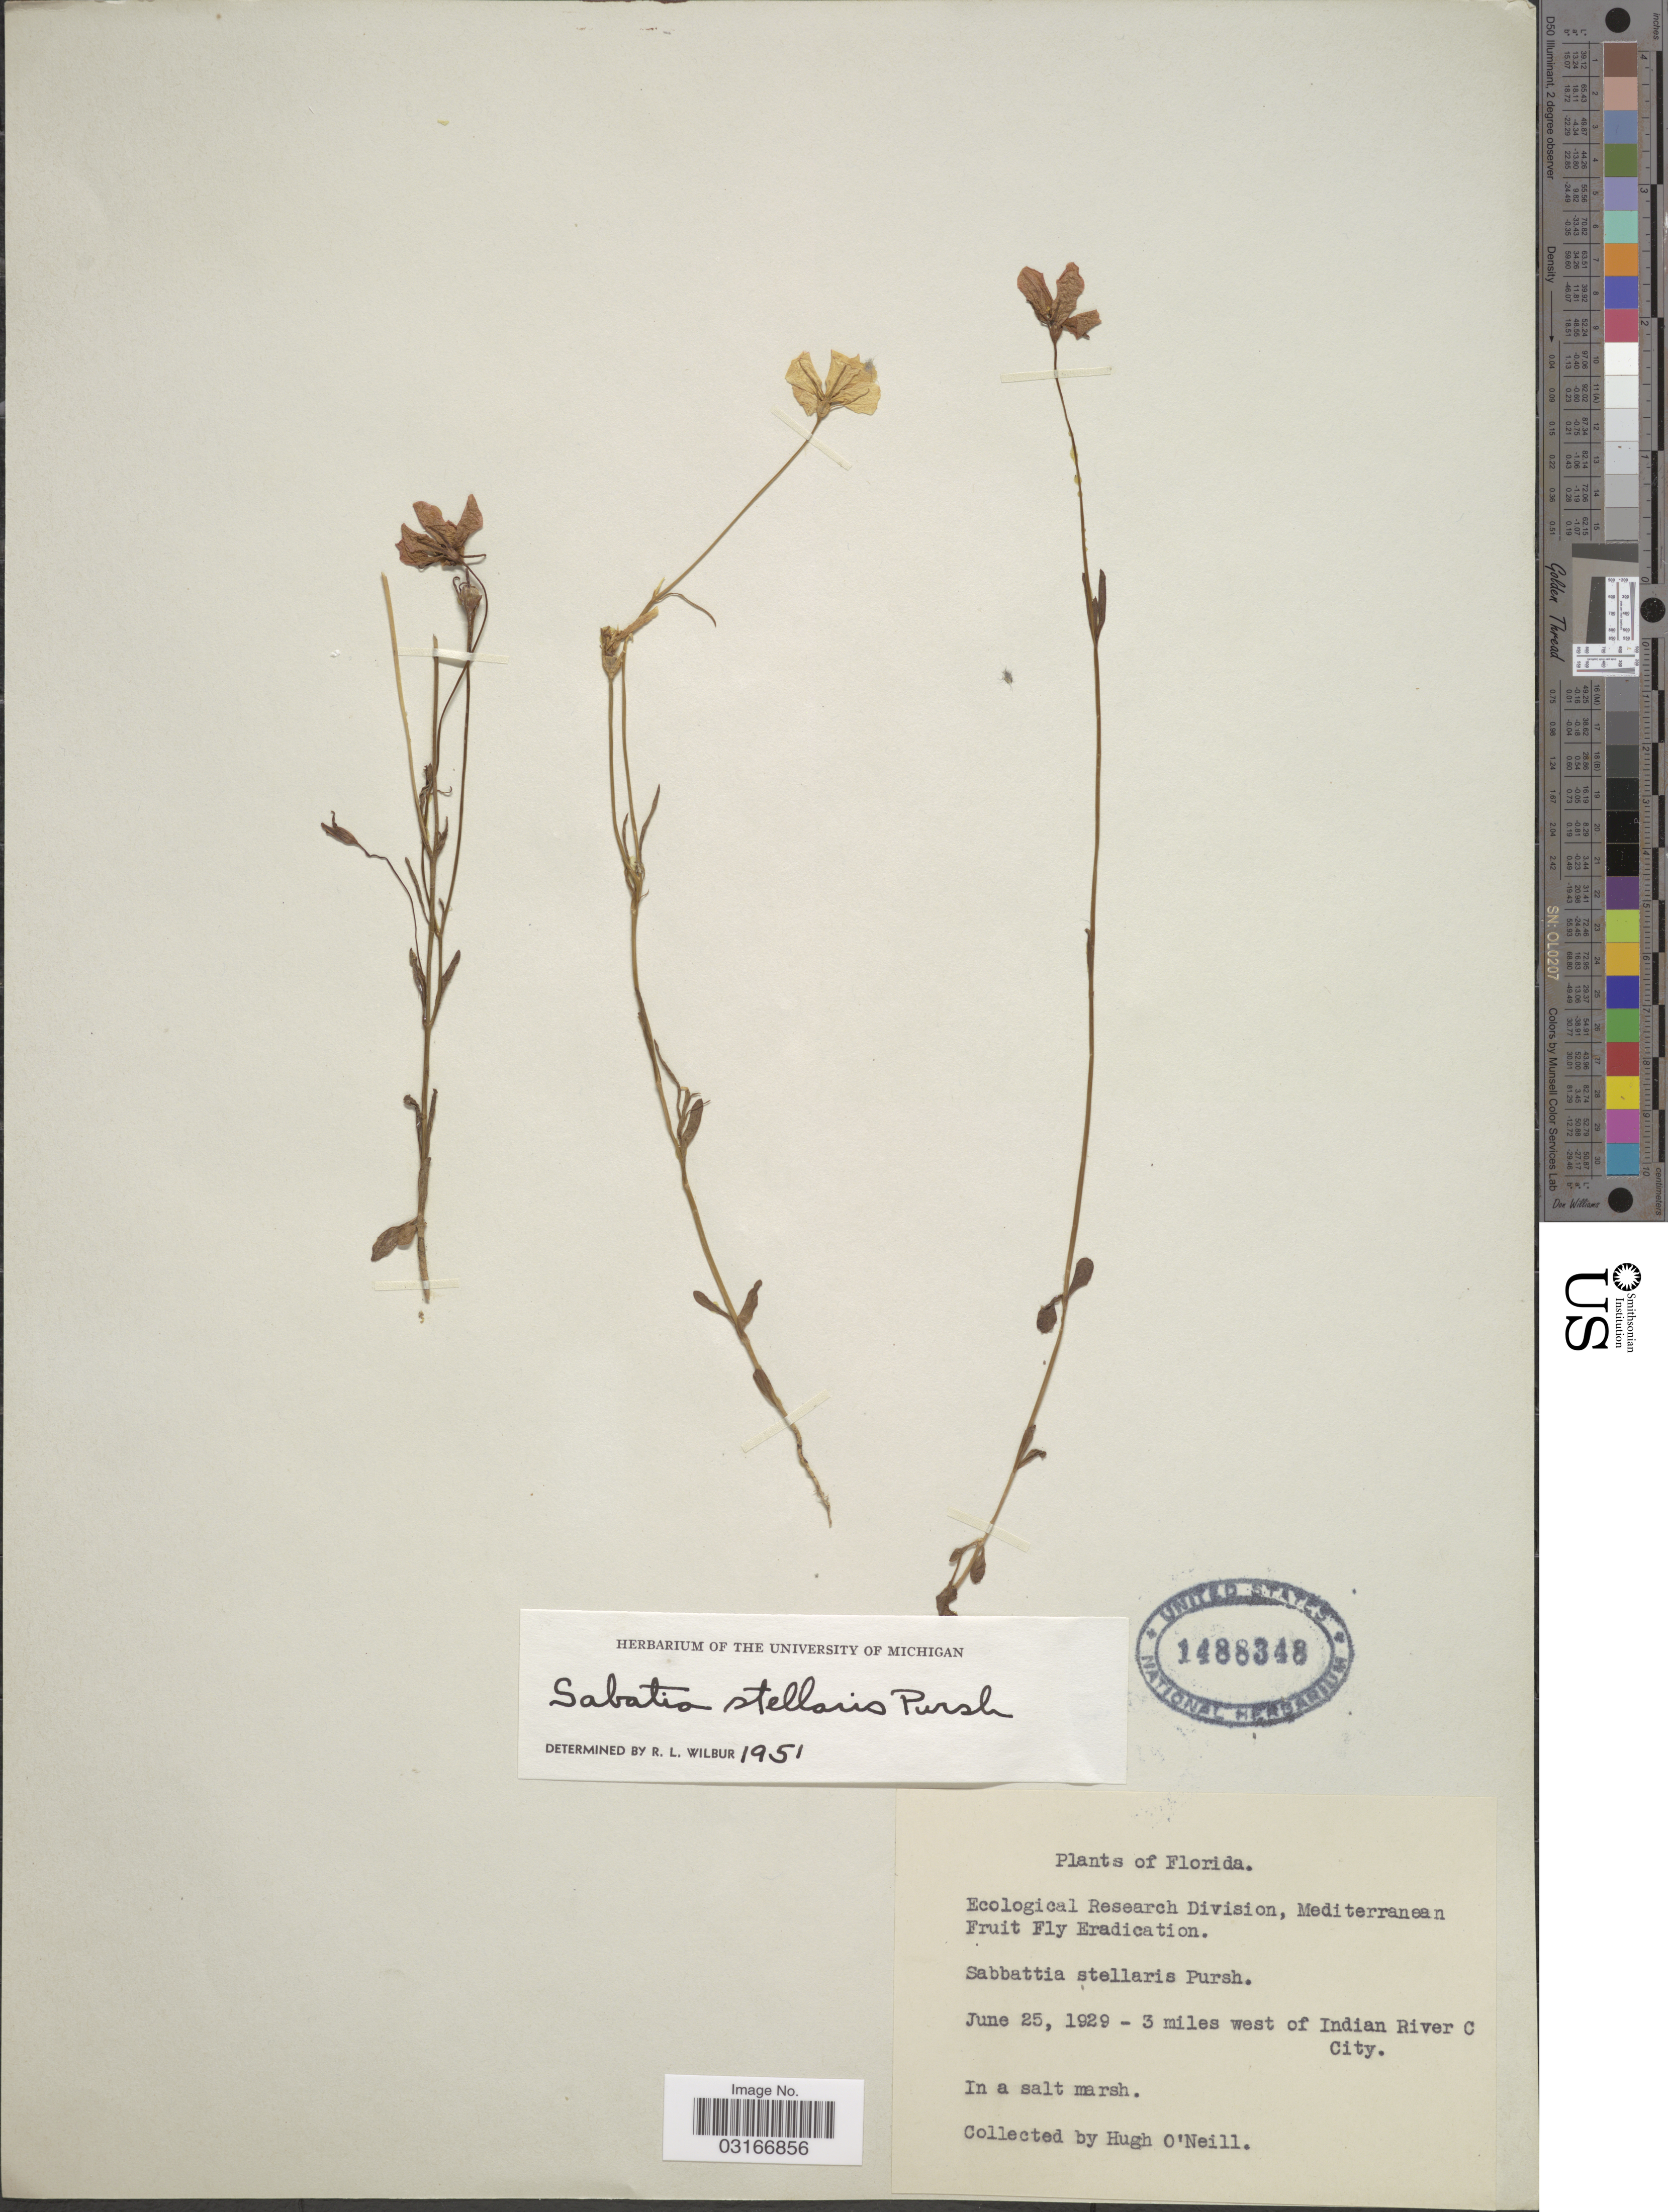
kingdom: Plantae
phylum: Tracheophyta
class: Magnoliopsida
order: Gentianales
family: Gentianaceae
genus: Sabatia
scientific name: Sabatia stellaris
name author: Pursh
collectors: H. O'Neill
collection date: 1929-06-25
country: United States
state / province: Florida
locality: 3 miles west of Indian River C City.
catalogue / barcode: US 1488348